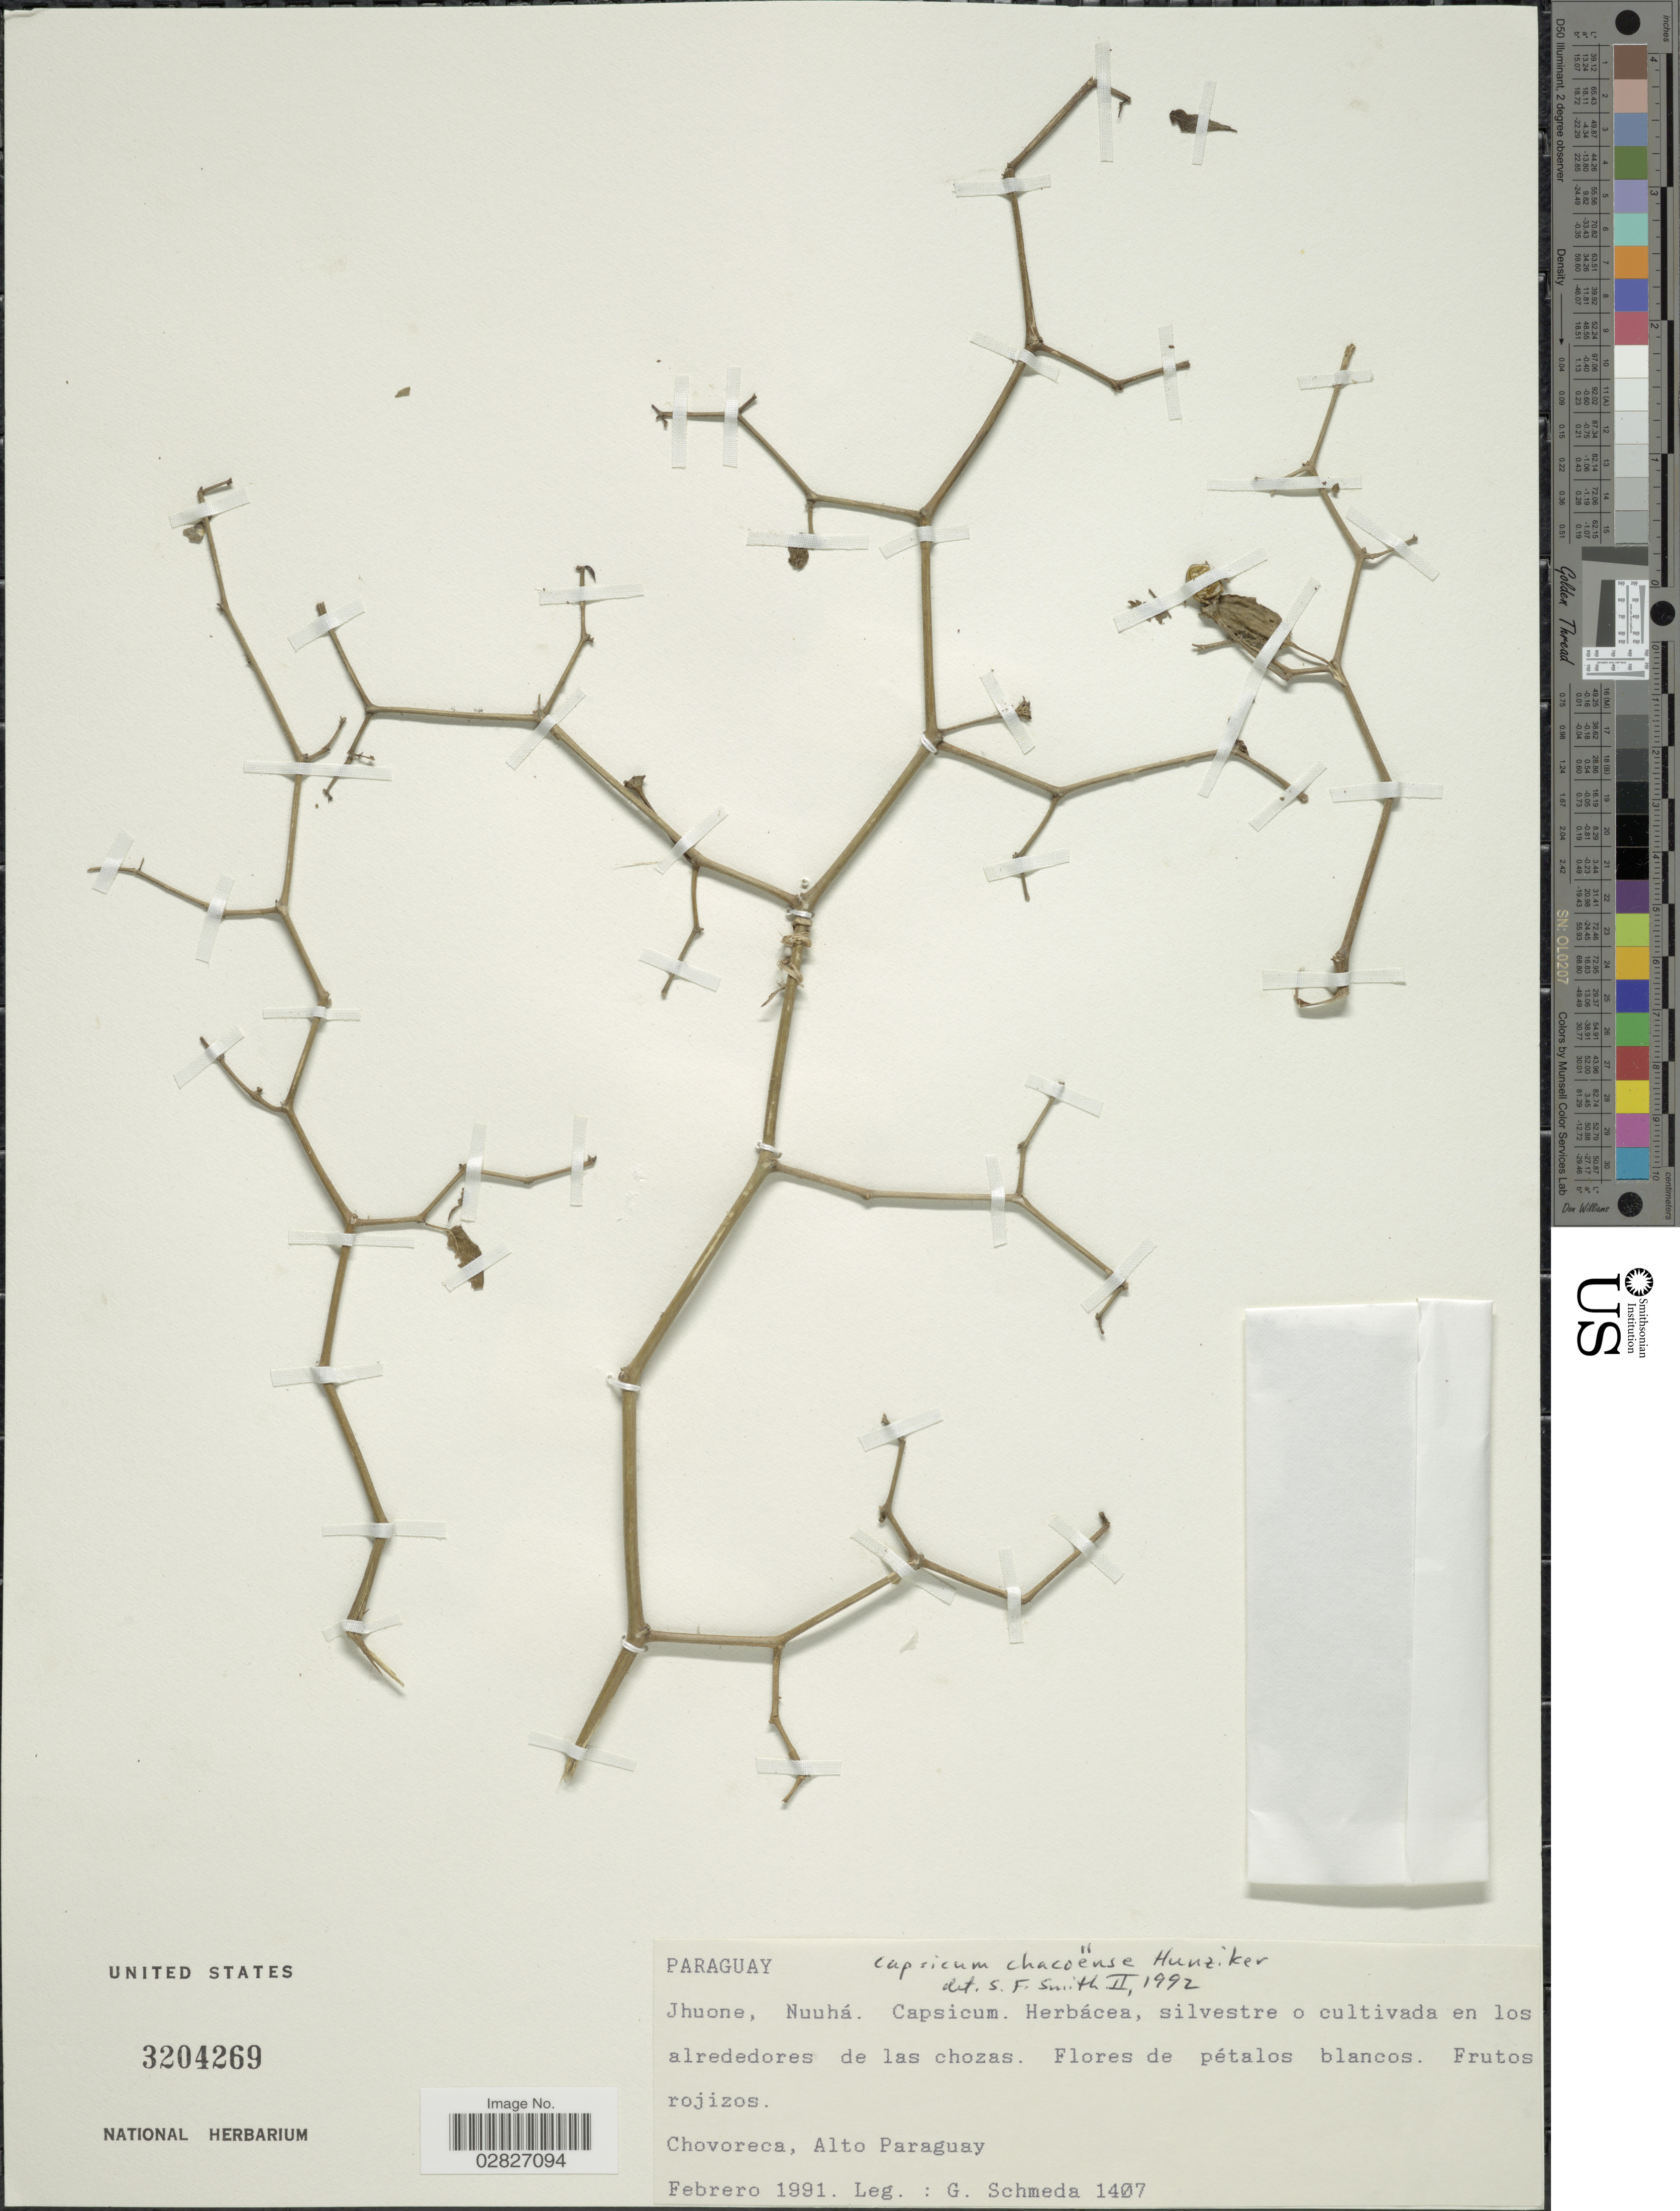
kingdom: Plantae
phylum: Tracheophyta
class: Magnoliopsida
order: Solanales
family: Solanaceae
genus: Capsicum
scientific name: Capsicum chacoense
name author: Hunz.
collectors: G. Schmeda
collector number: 1407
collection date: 1991-02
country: Paraguay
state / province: Alto Paraguay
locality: Chovoreca.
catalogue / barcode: US 3204269